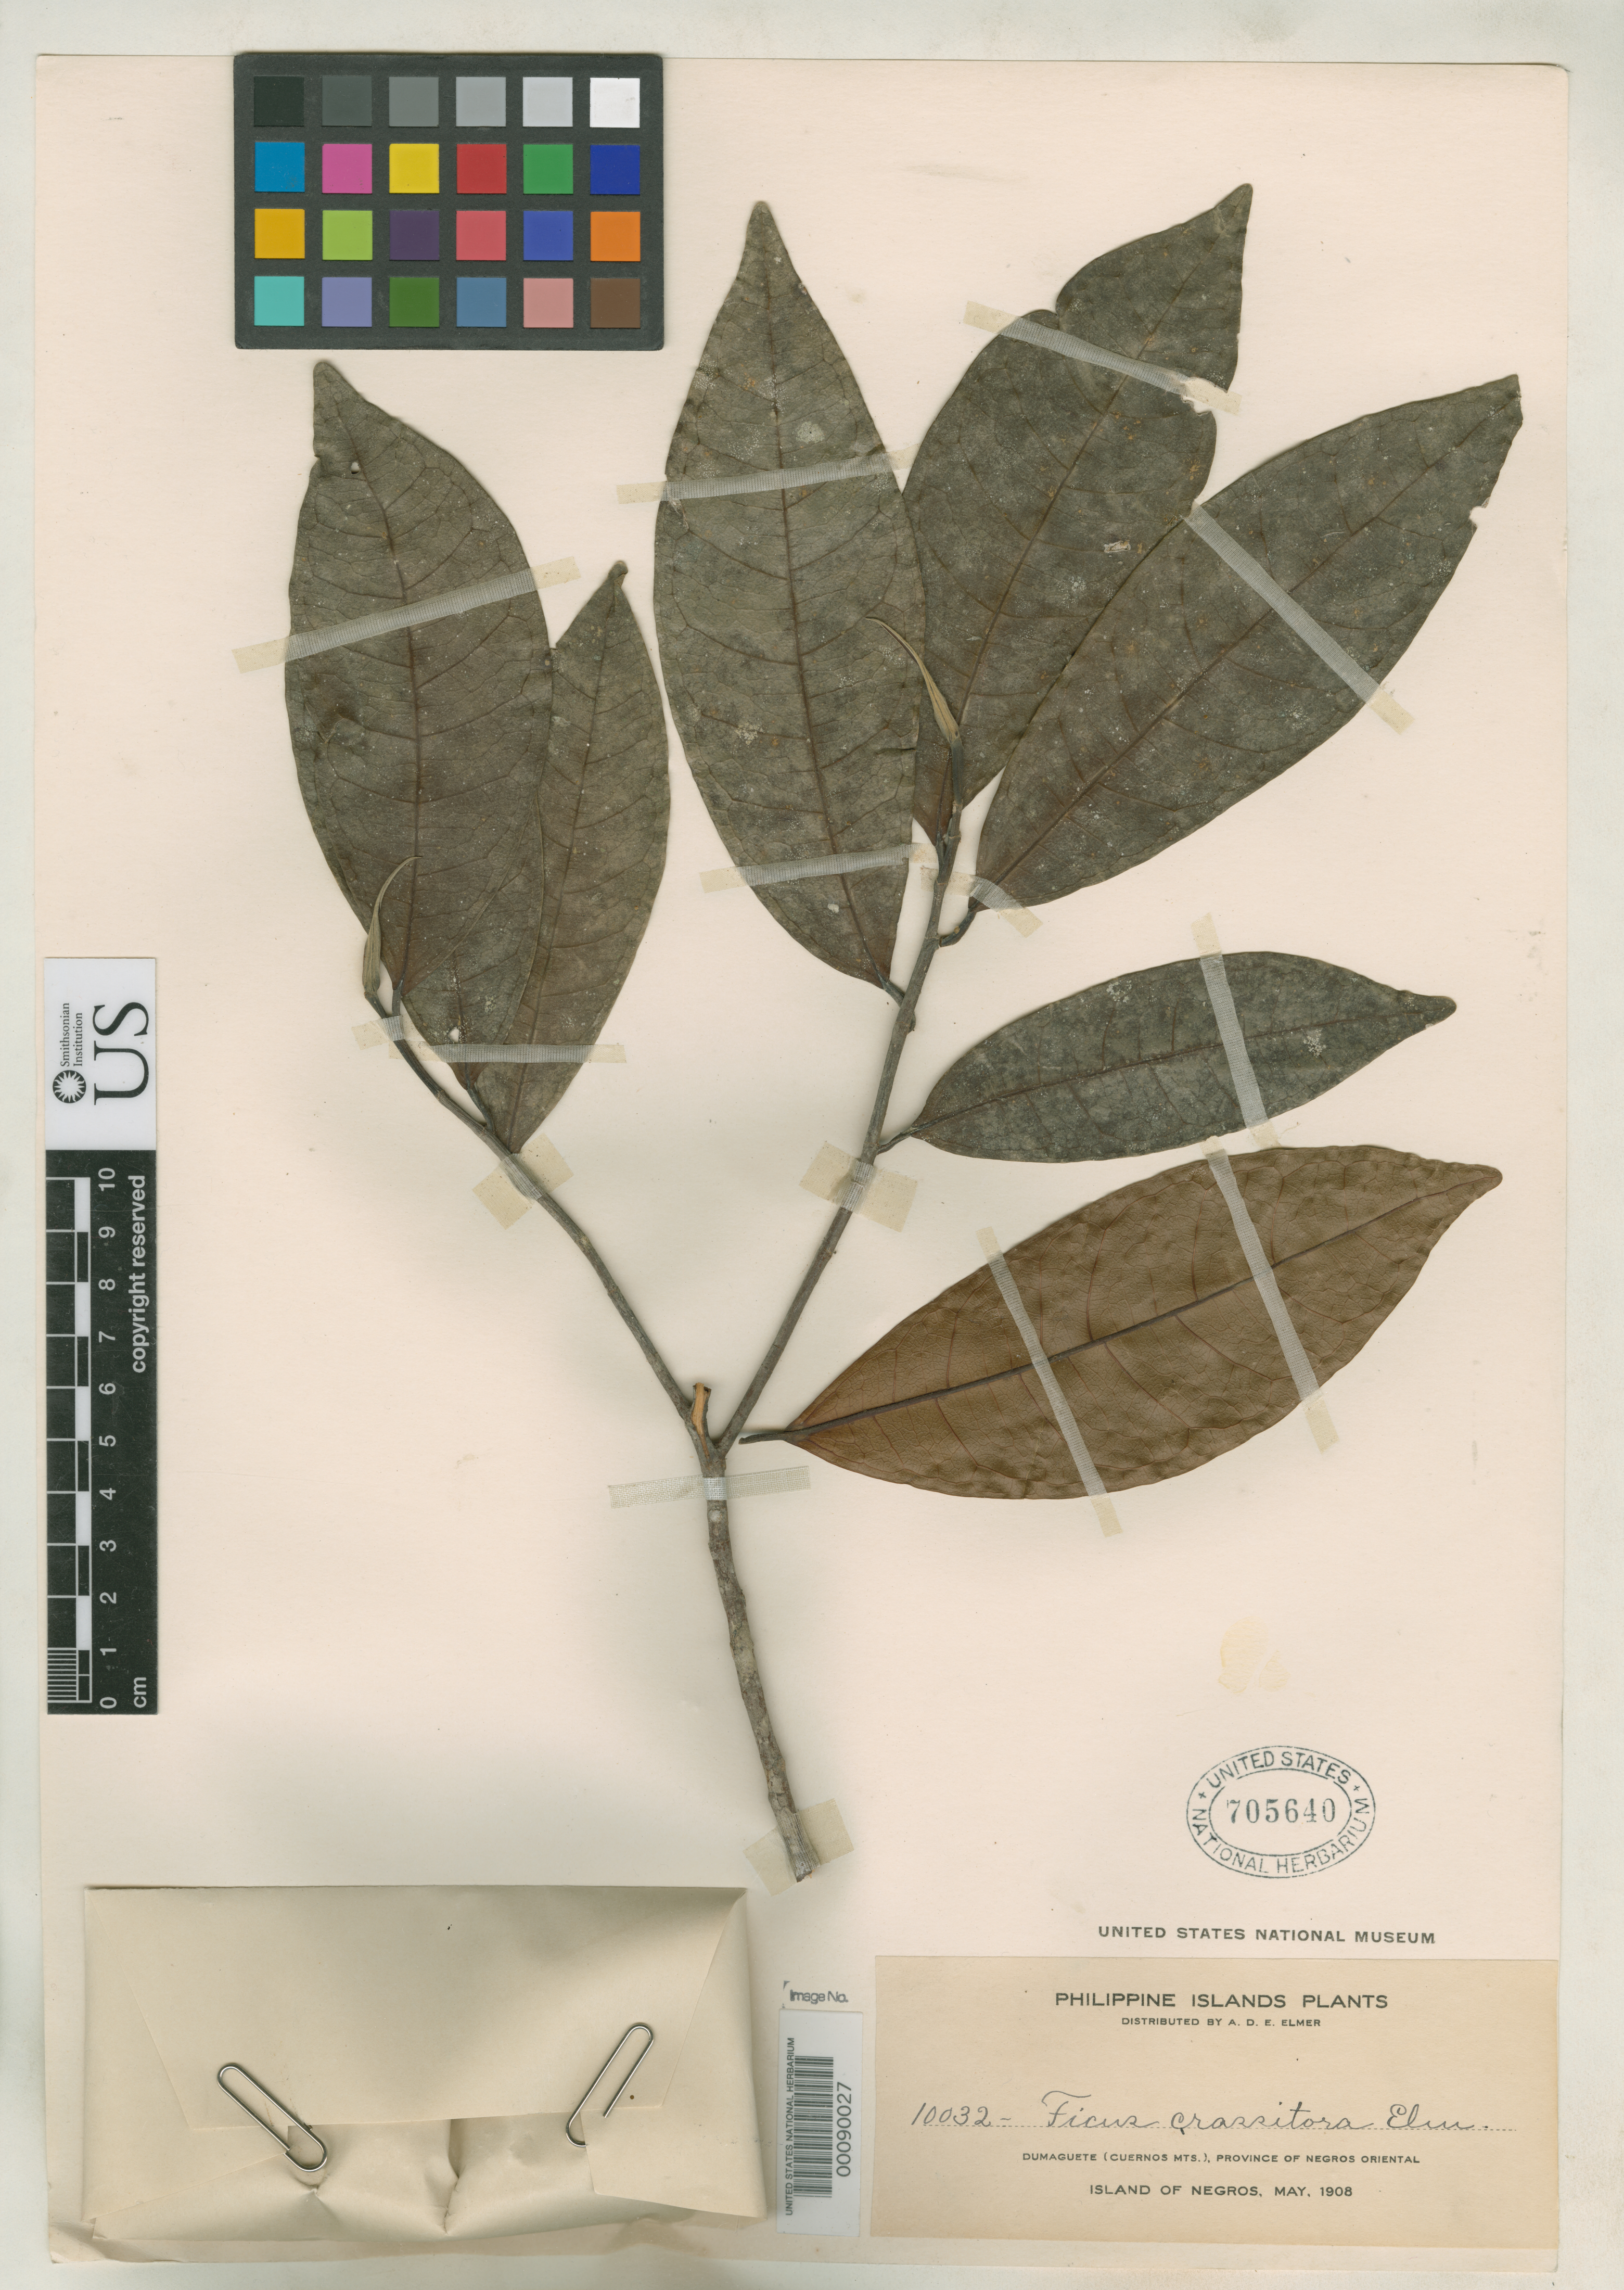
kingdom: Plantae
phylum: Tracheophyta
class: Magnoliopsida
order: Rosales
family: Moraceae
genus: Ficus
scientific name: Ficus crassitora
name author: Elmer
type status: Isotype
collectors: A. D. E. Elmer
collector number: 10032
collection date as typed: May 1908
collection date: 1908-05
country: Philippines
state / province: Central Visayas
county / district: Negros Oriental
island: Negros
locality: Dumaguete, Cuernos Mts.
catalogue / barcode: US 705640